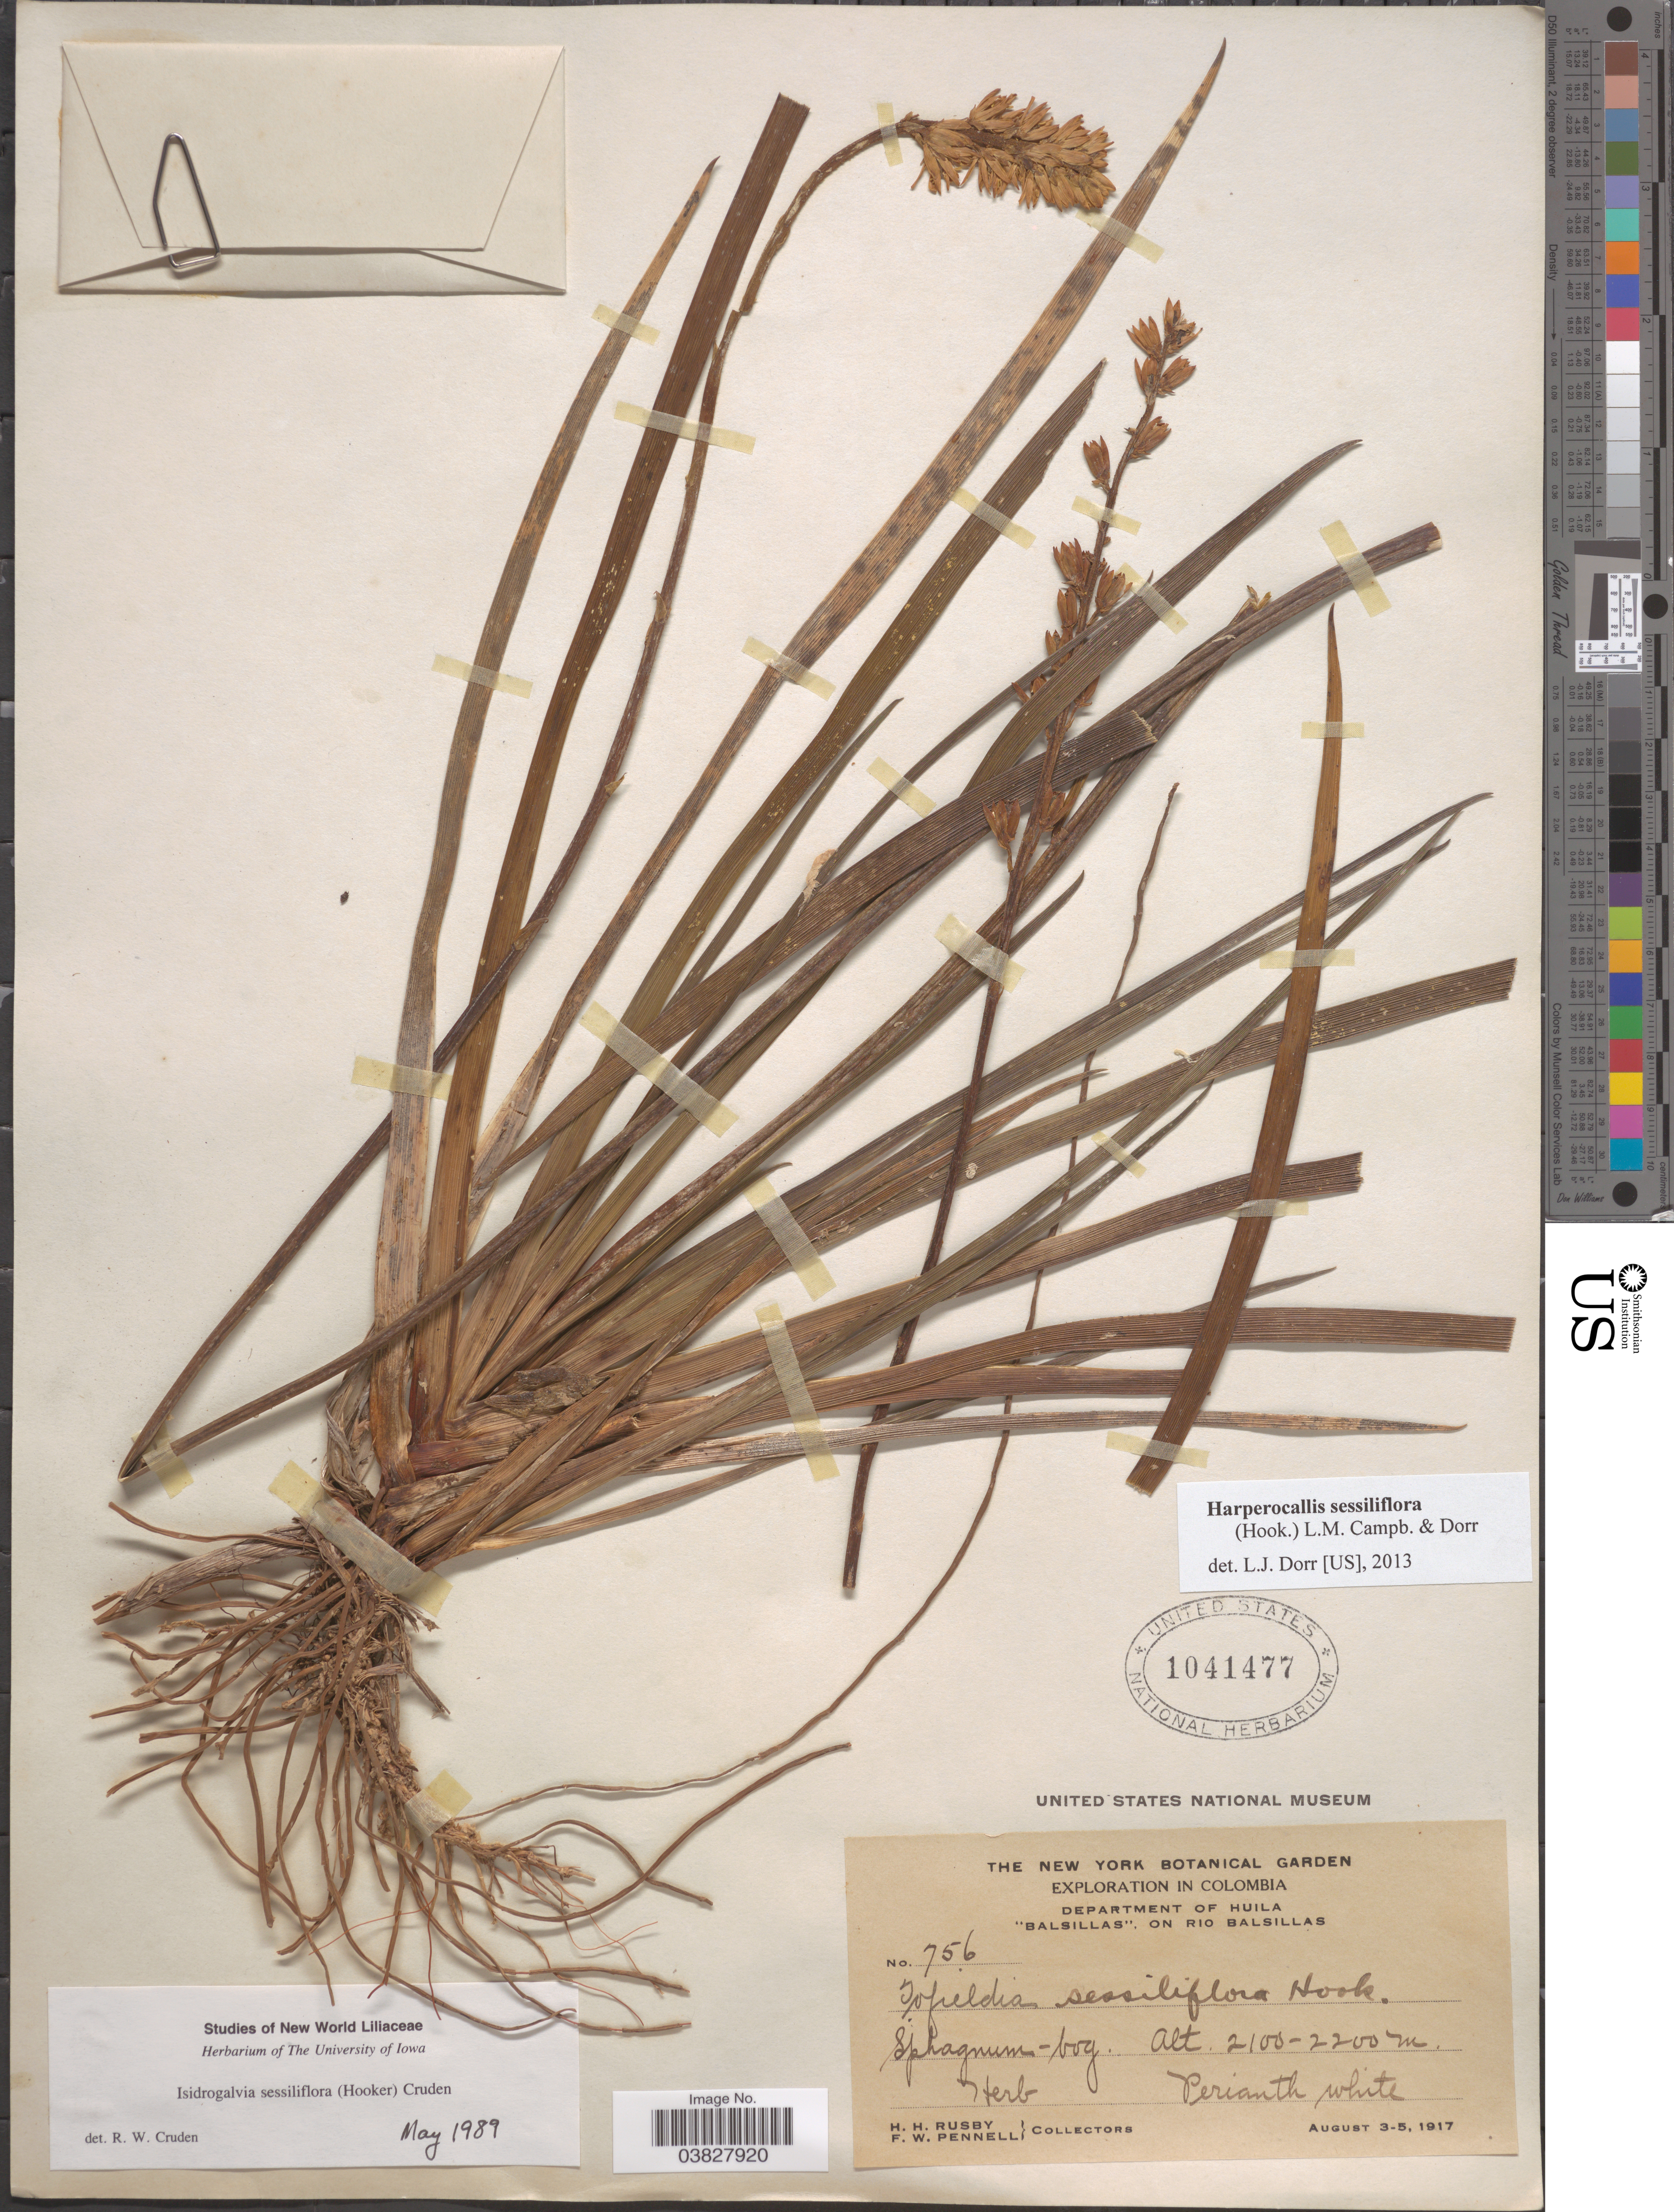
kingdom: Plantae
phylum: Tracheophyta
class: Liliopsida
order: Alismatales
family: Tofieldiaceae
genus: Harperocallis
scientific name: Harperocallis sessiliflora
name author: (Hook.) L.M. Campb. & Dorr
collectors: H. H. Rusby & F. W. Pennell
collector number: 756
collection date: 1917-08-03/1917-08-05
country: Colombia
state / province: Huila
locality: Department of Huila. "Balsillas", on Rio Balsillas.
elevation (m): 2100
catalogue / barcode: US 1041477